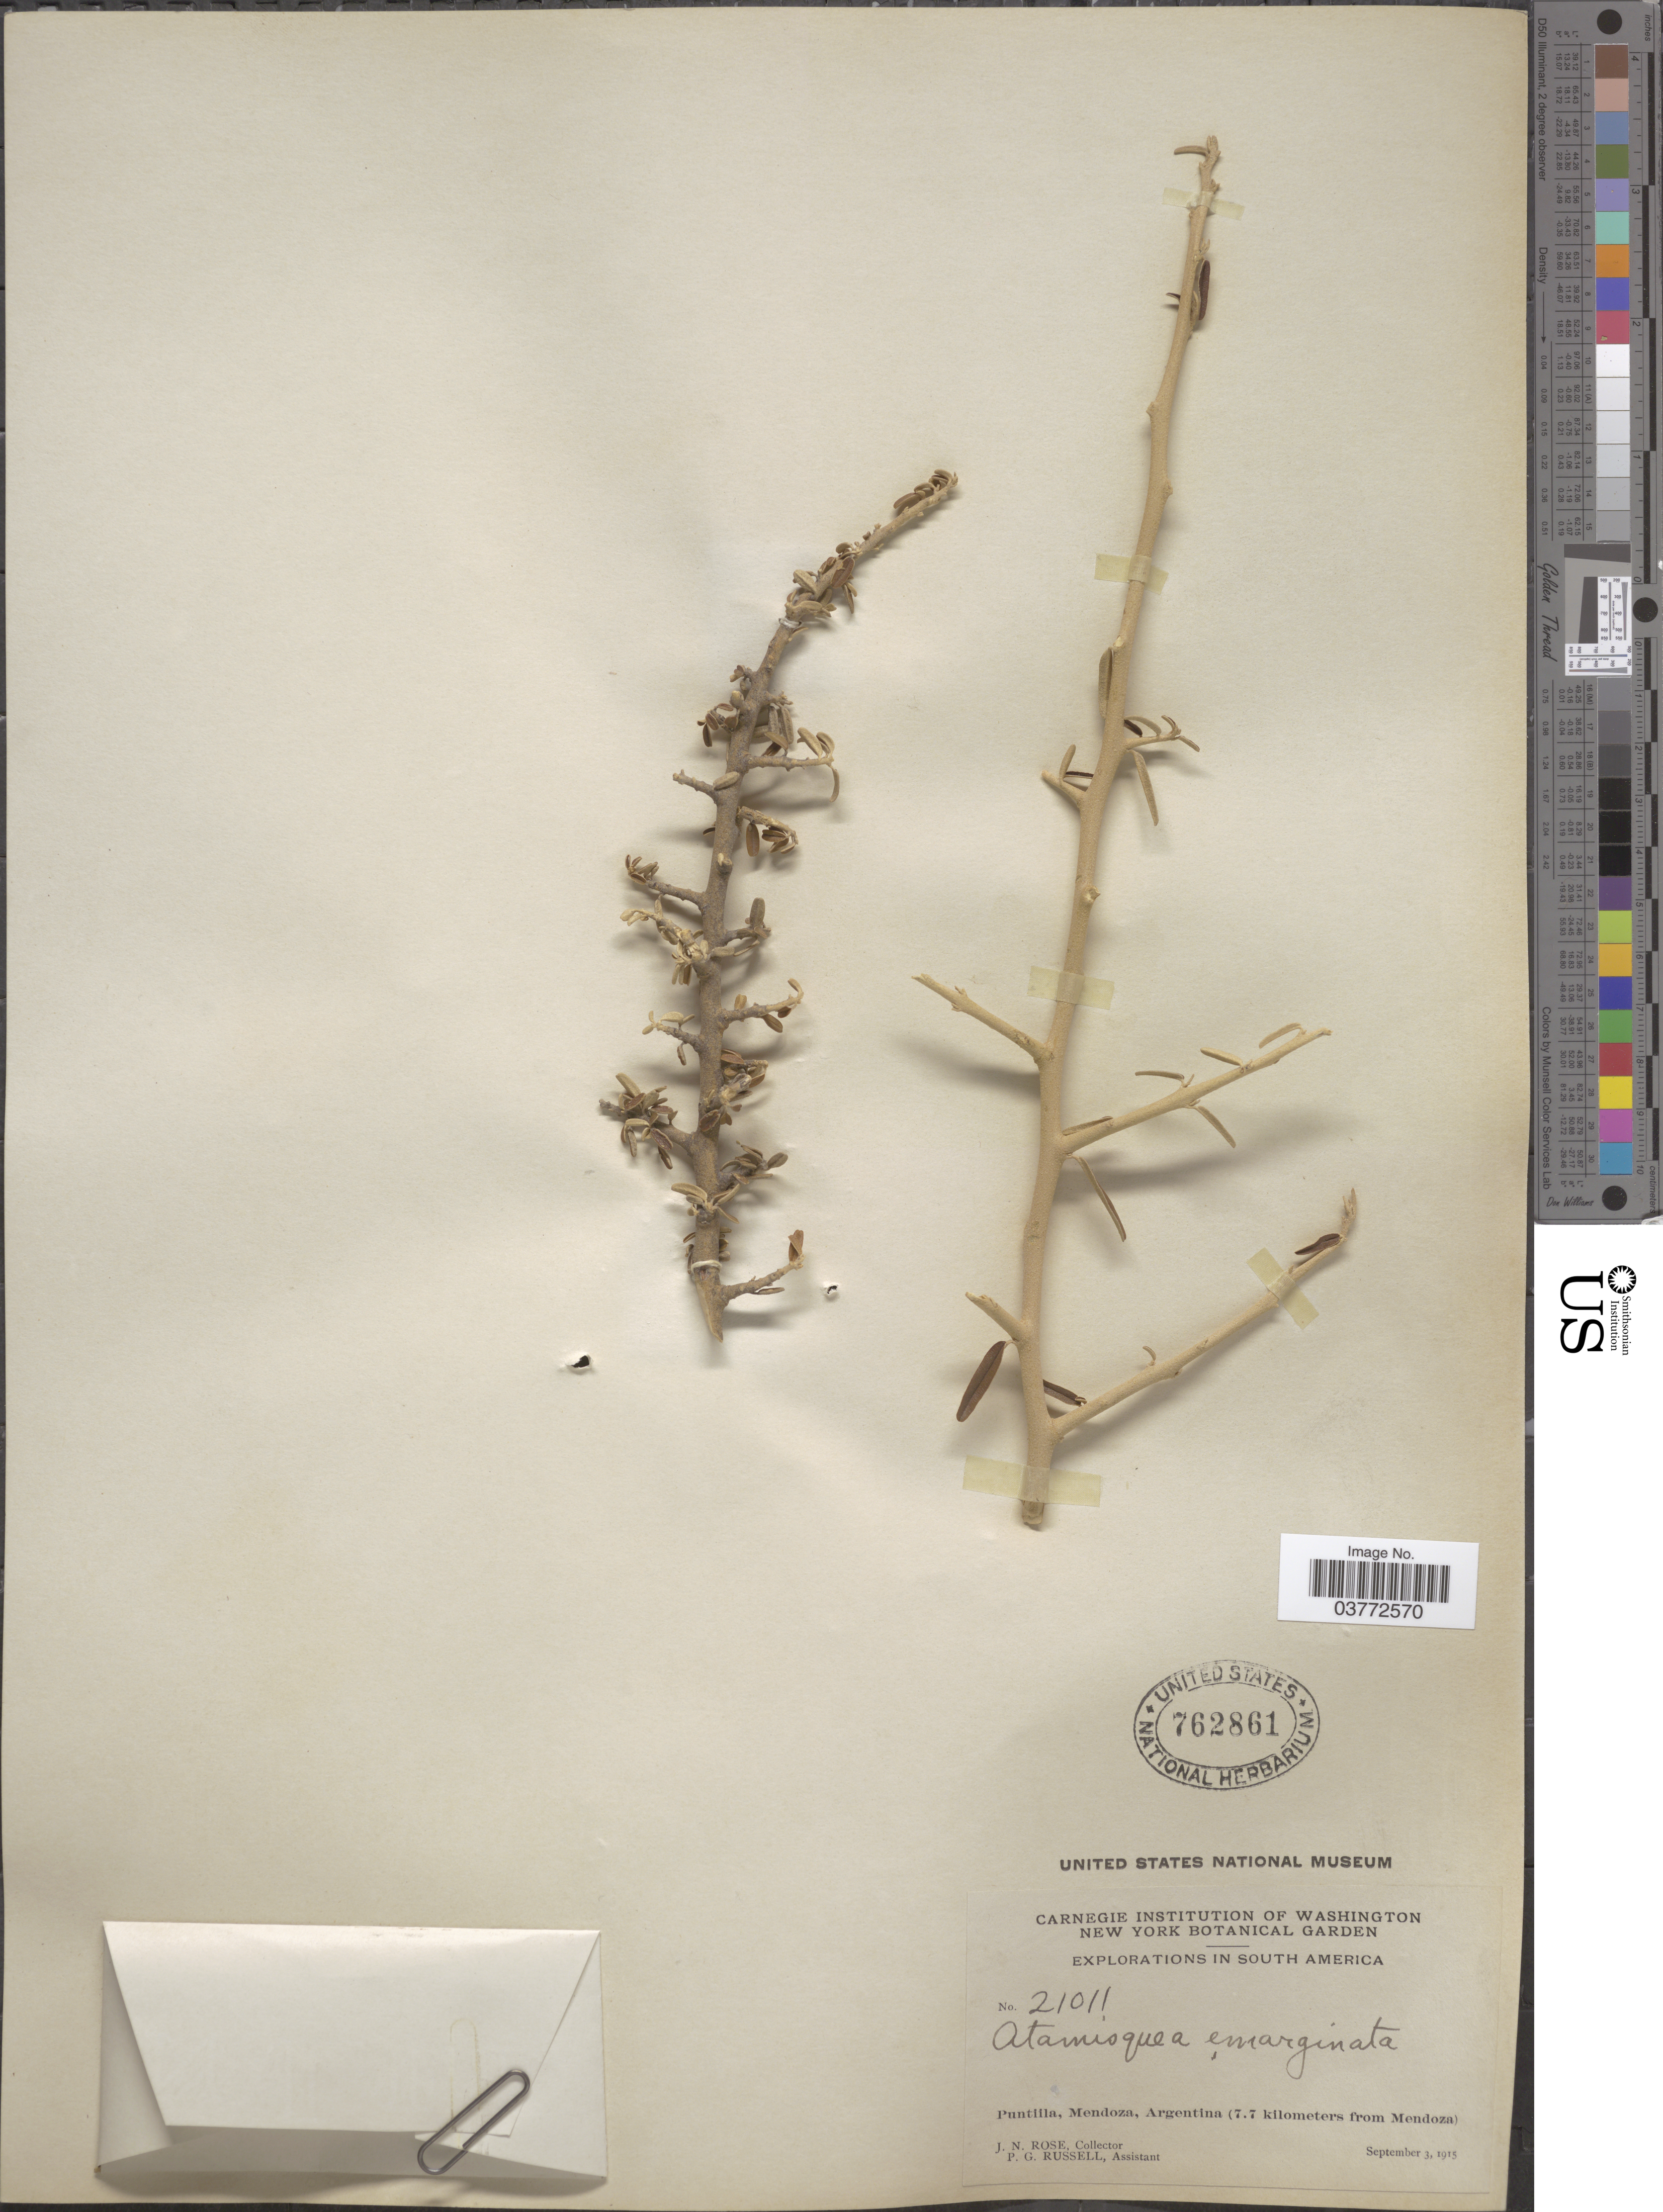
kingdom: Plantae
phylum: Tracheophyta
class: Magnoliopsida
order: Brassicales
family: Capparaceae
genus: Atamisquea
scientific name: Atamisquea emarginata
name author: Miers ex Hook. & Arn.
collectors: J. N. Rose & P. G. Russell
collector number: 21011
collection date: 1915-09-03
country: Argentina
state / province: Mendoza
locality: Puntilla, Mendoza, (7.7 kilometers from Mendoza).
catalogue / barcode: US 762861